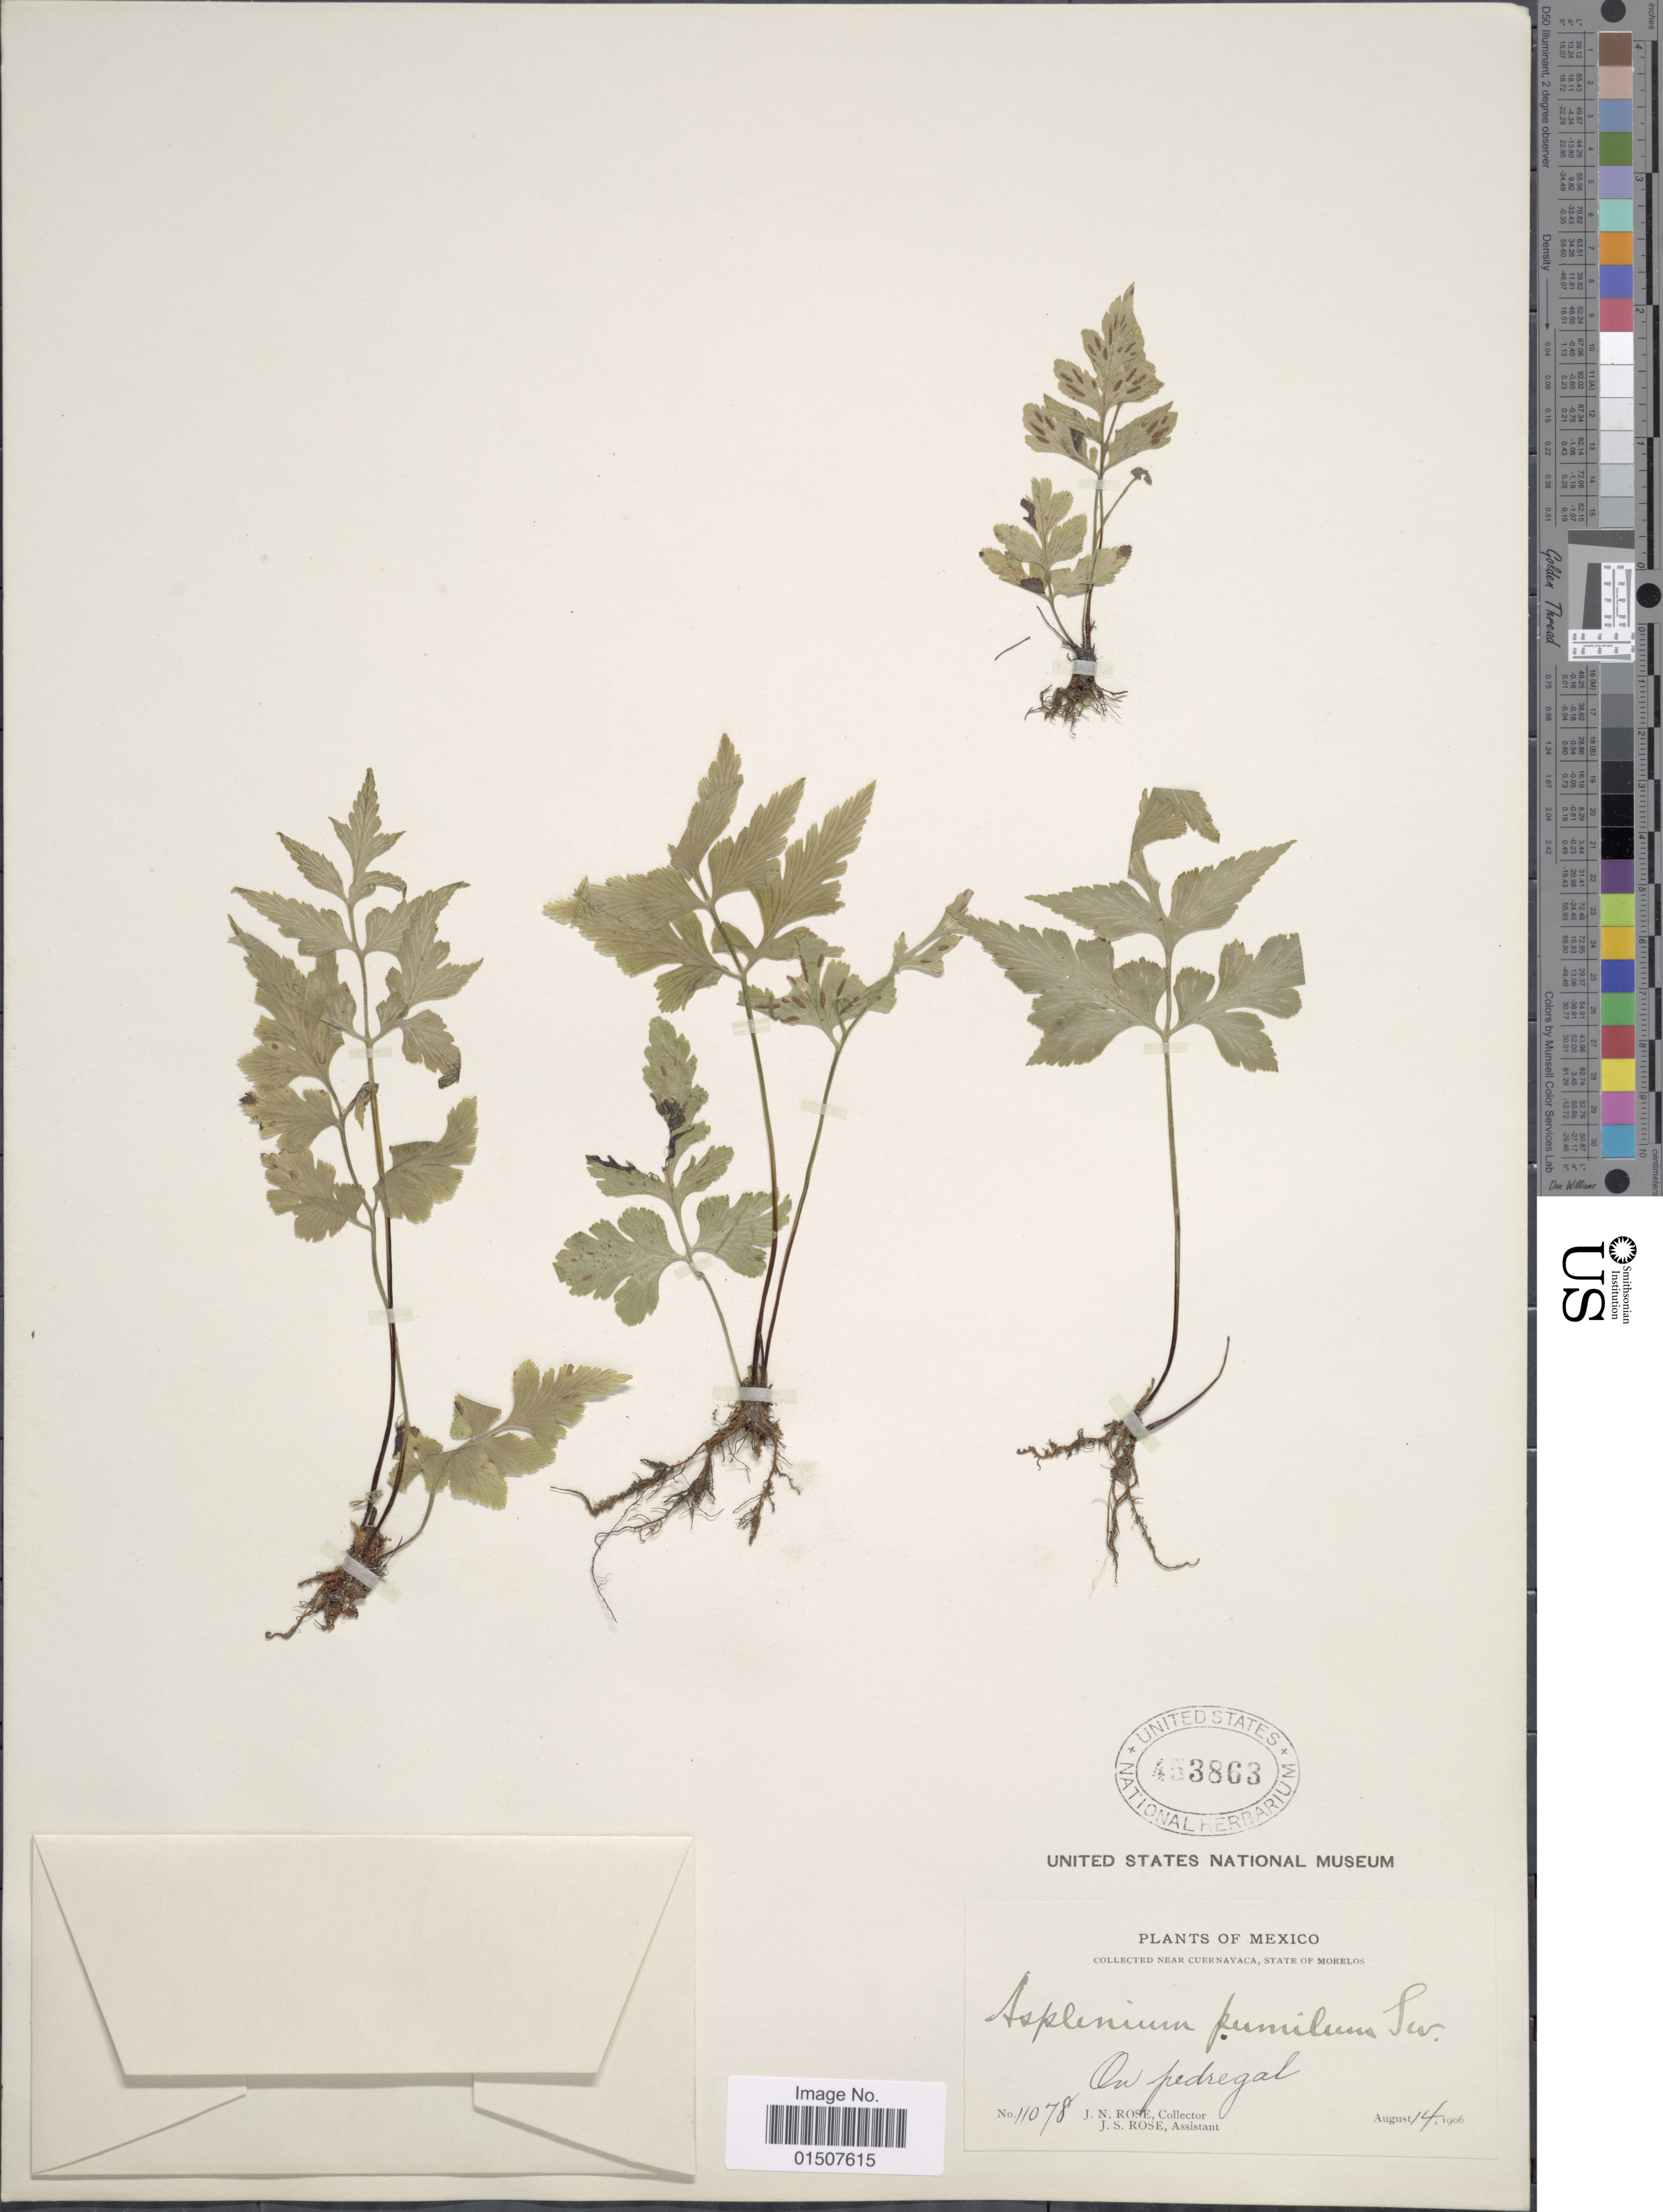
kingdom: Plantae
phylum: Tracheophyta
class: Polypodiopsida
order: Polypodiales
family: Aspleniaceae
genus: Asplenium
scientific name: Asplenium pumilum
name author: Sw.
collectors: J. N. Rose & J. S. Rose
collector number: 11078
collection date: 1906-08-14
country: Mexico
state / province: Morelos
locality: Near Cuernavaca, State of Morelos. On pedregal.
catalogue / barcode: US 453863